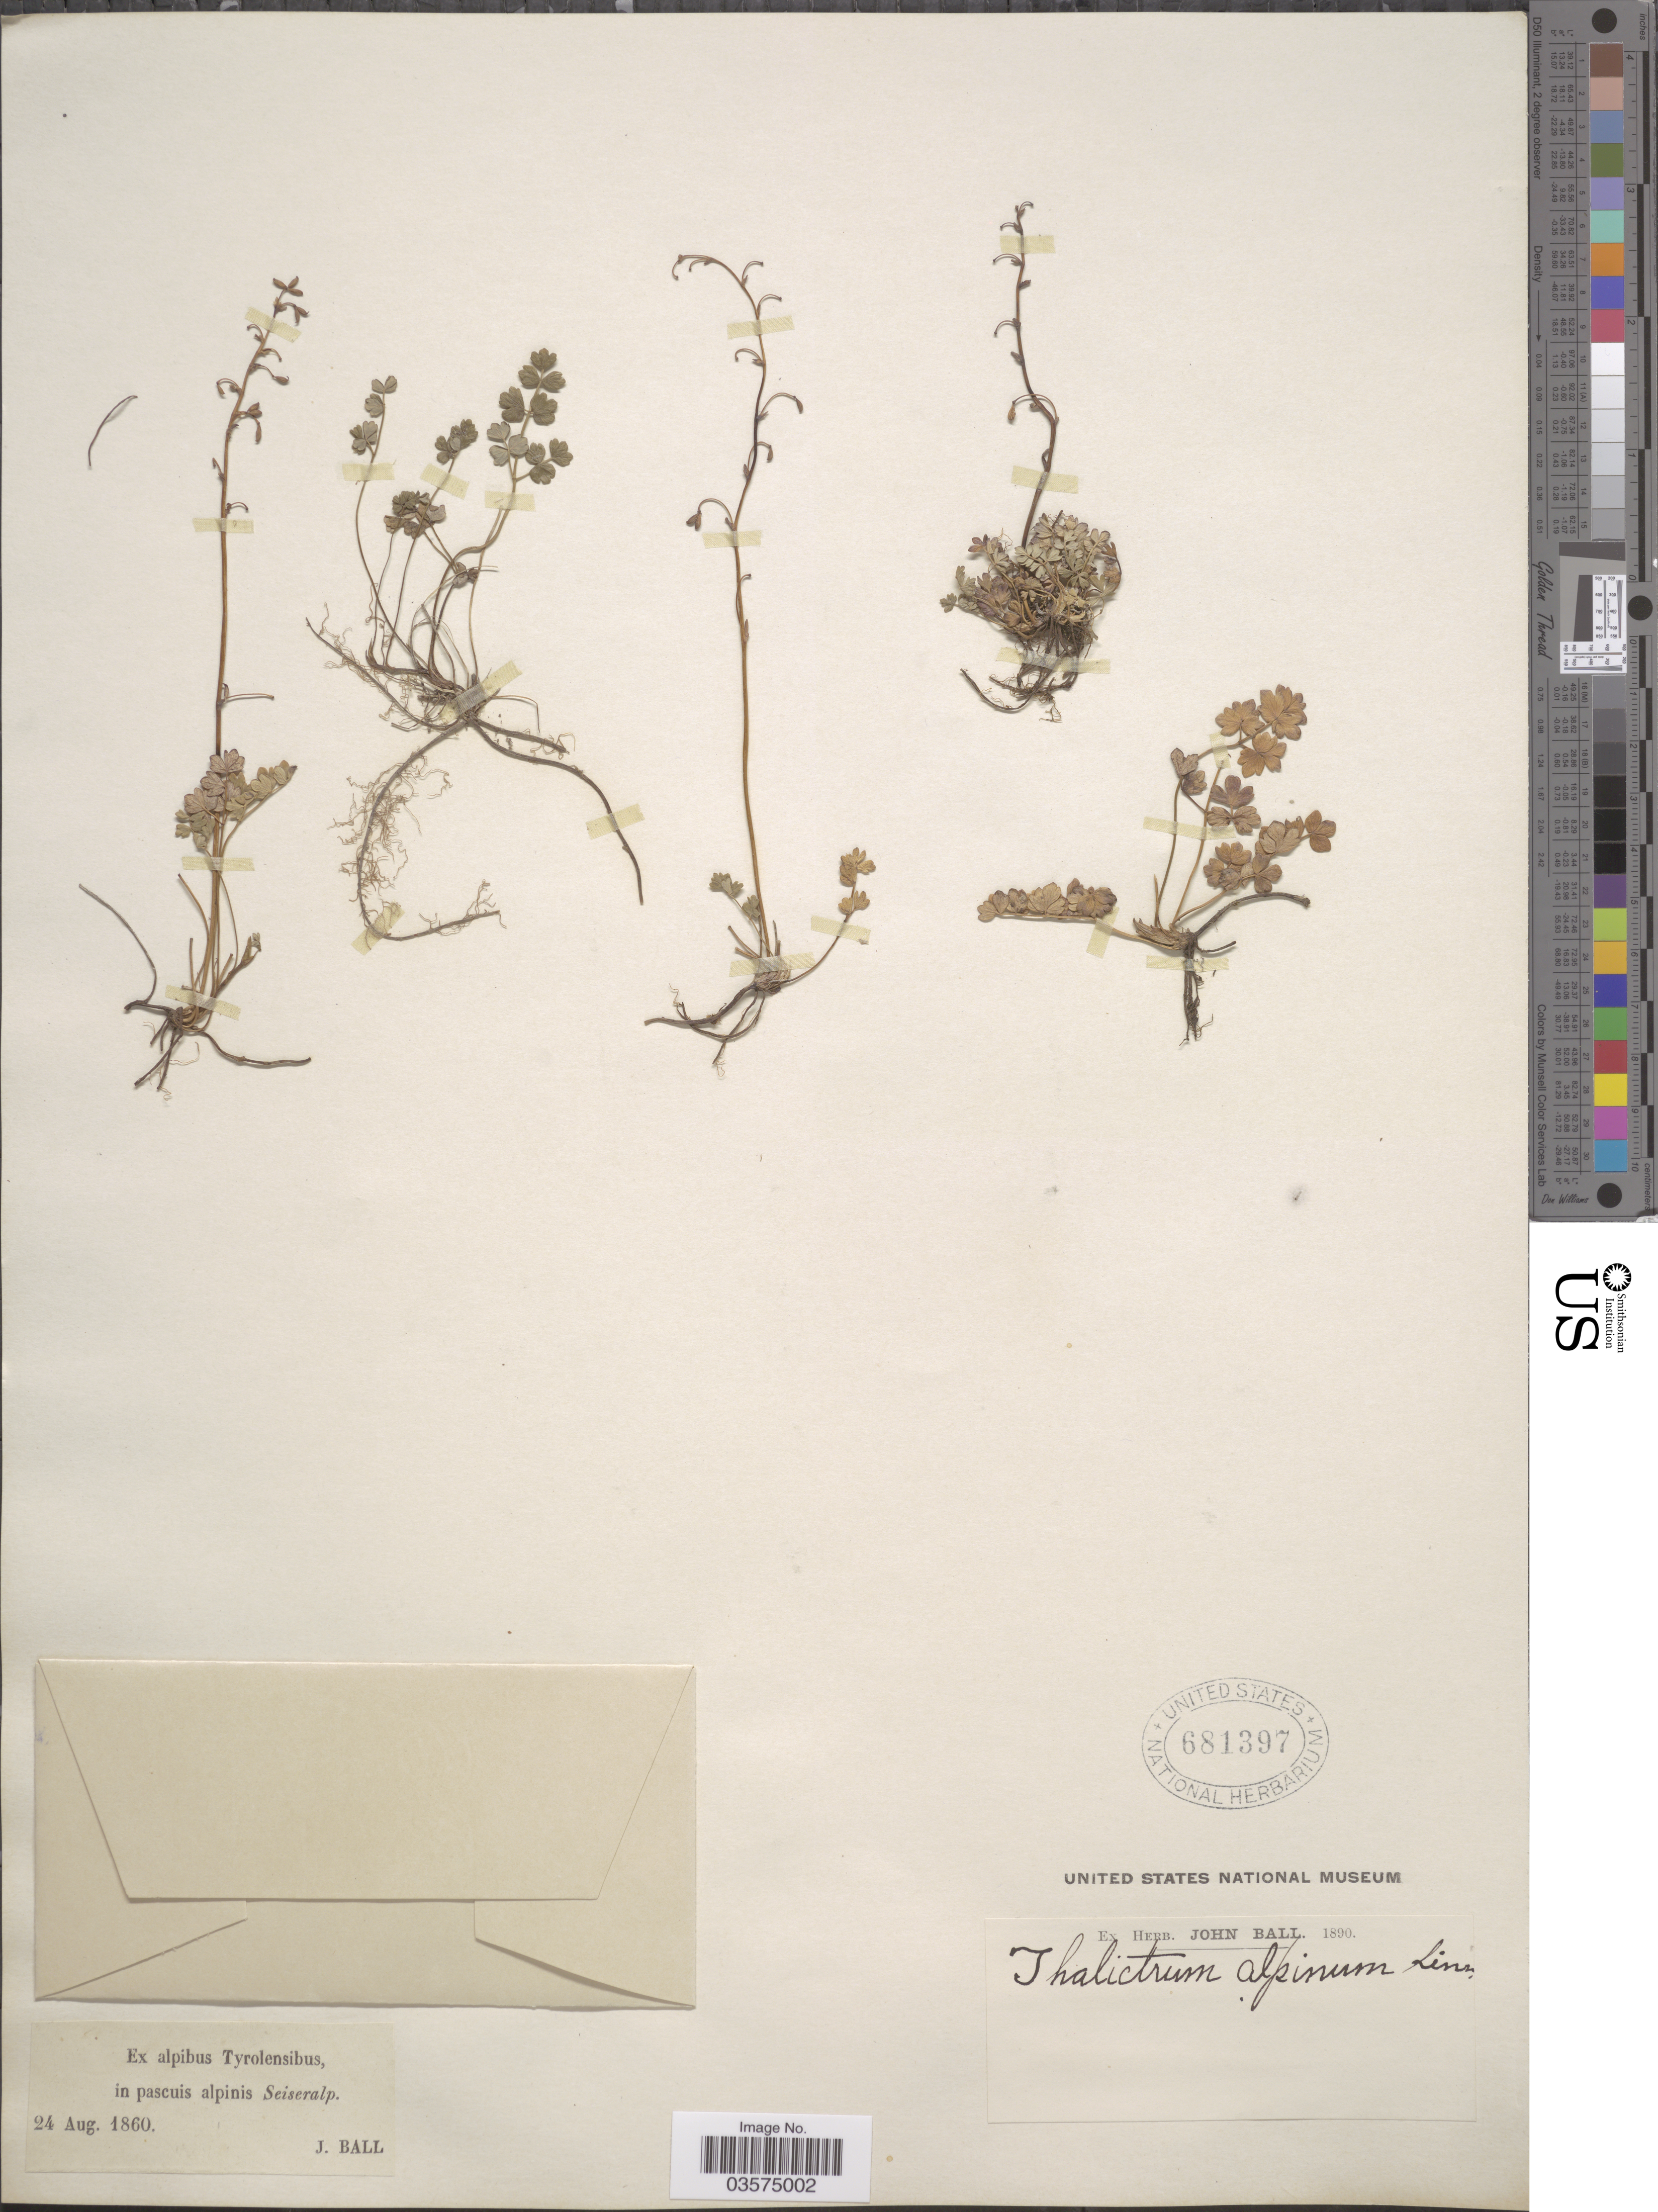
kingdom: Plantae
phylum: Tracheophyta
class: Magnoliopsida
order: Ranunculales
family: Ranunculaceae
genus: Thalictrum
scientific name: Thalictrum alpinum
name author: L.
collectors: J. Ball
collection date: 1860-08-24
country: Italy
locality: Ex alpibus Tyrolensibus, in pascuis alpinis Seiseralp.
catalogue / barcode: US 681397